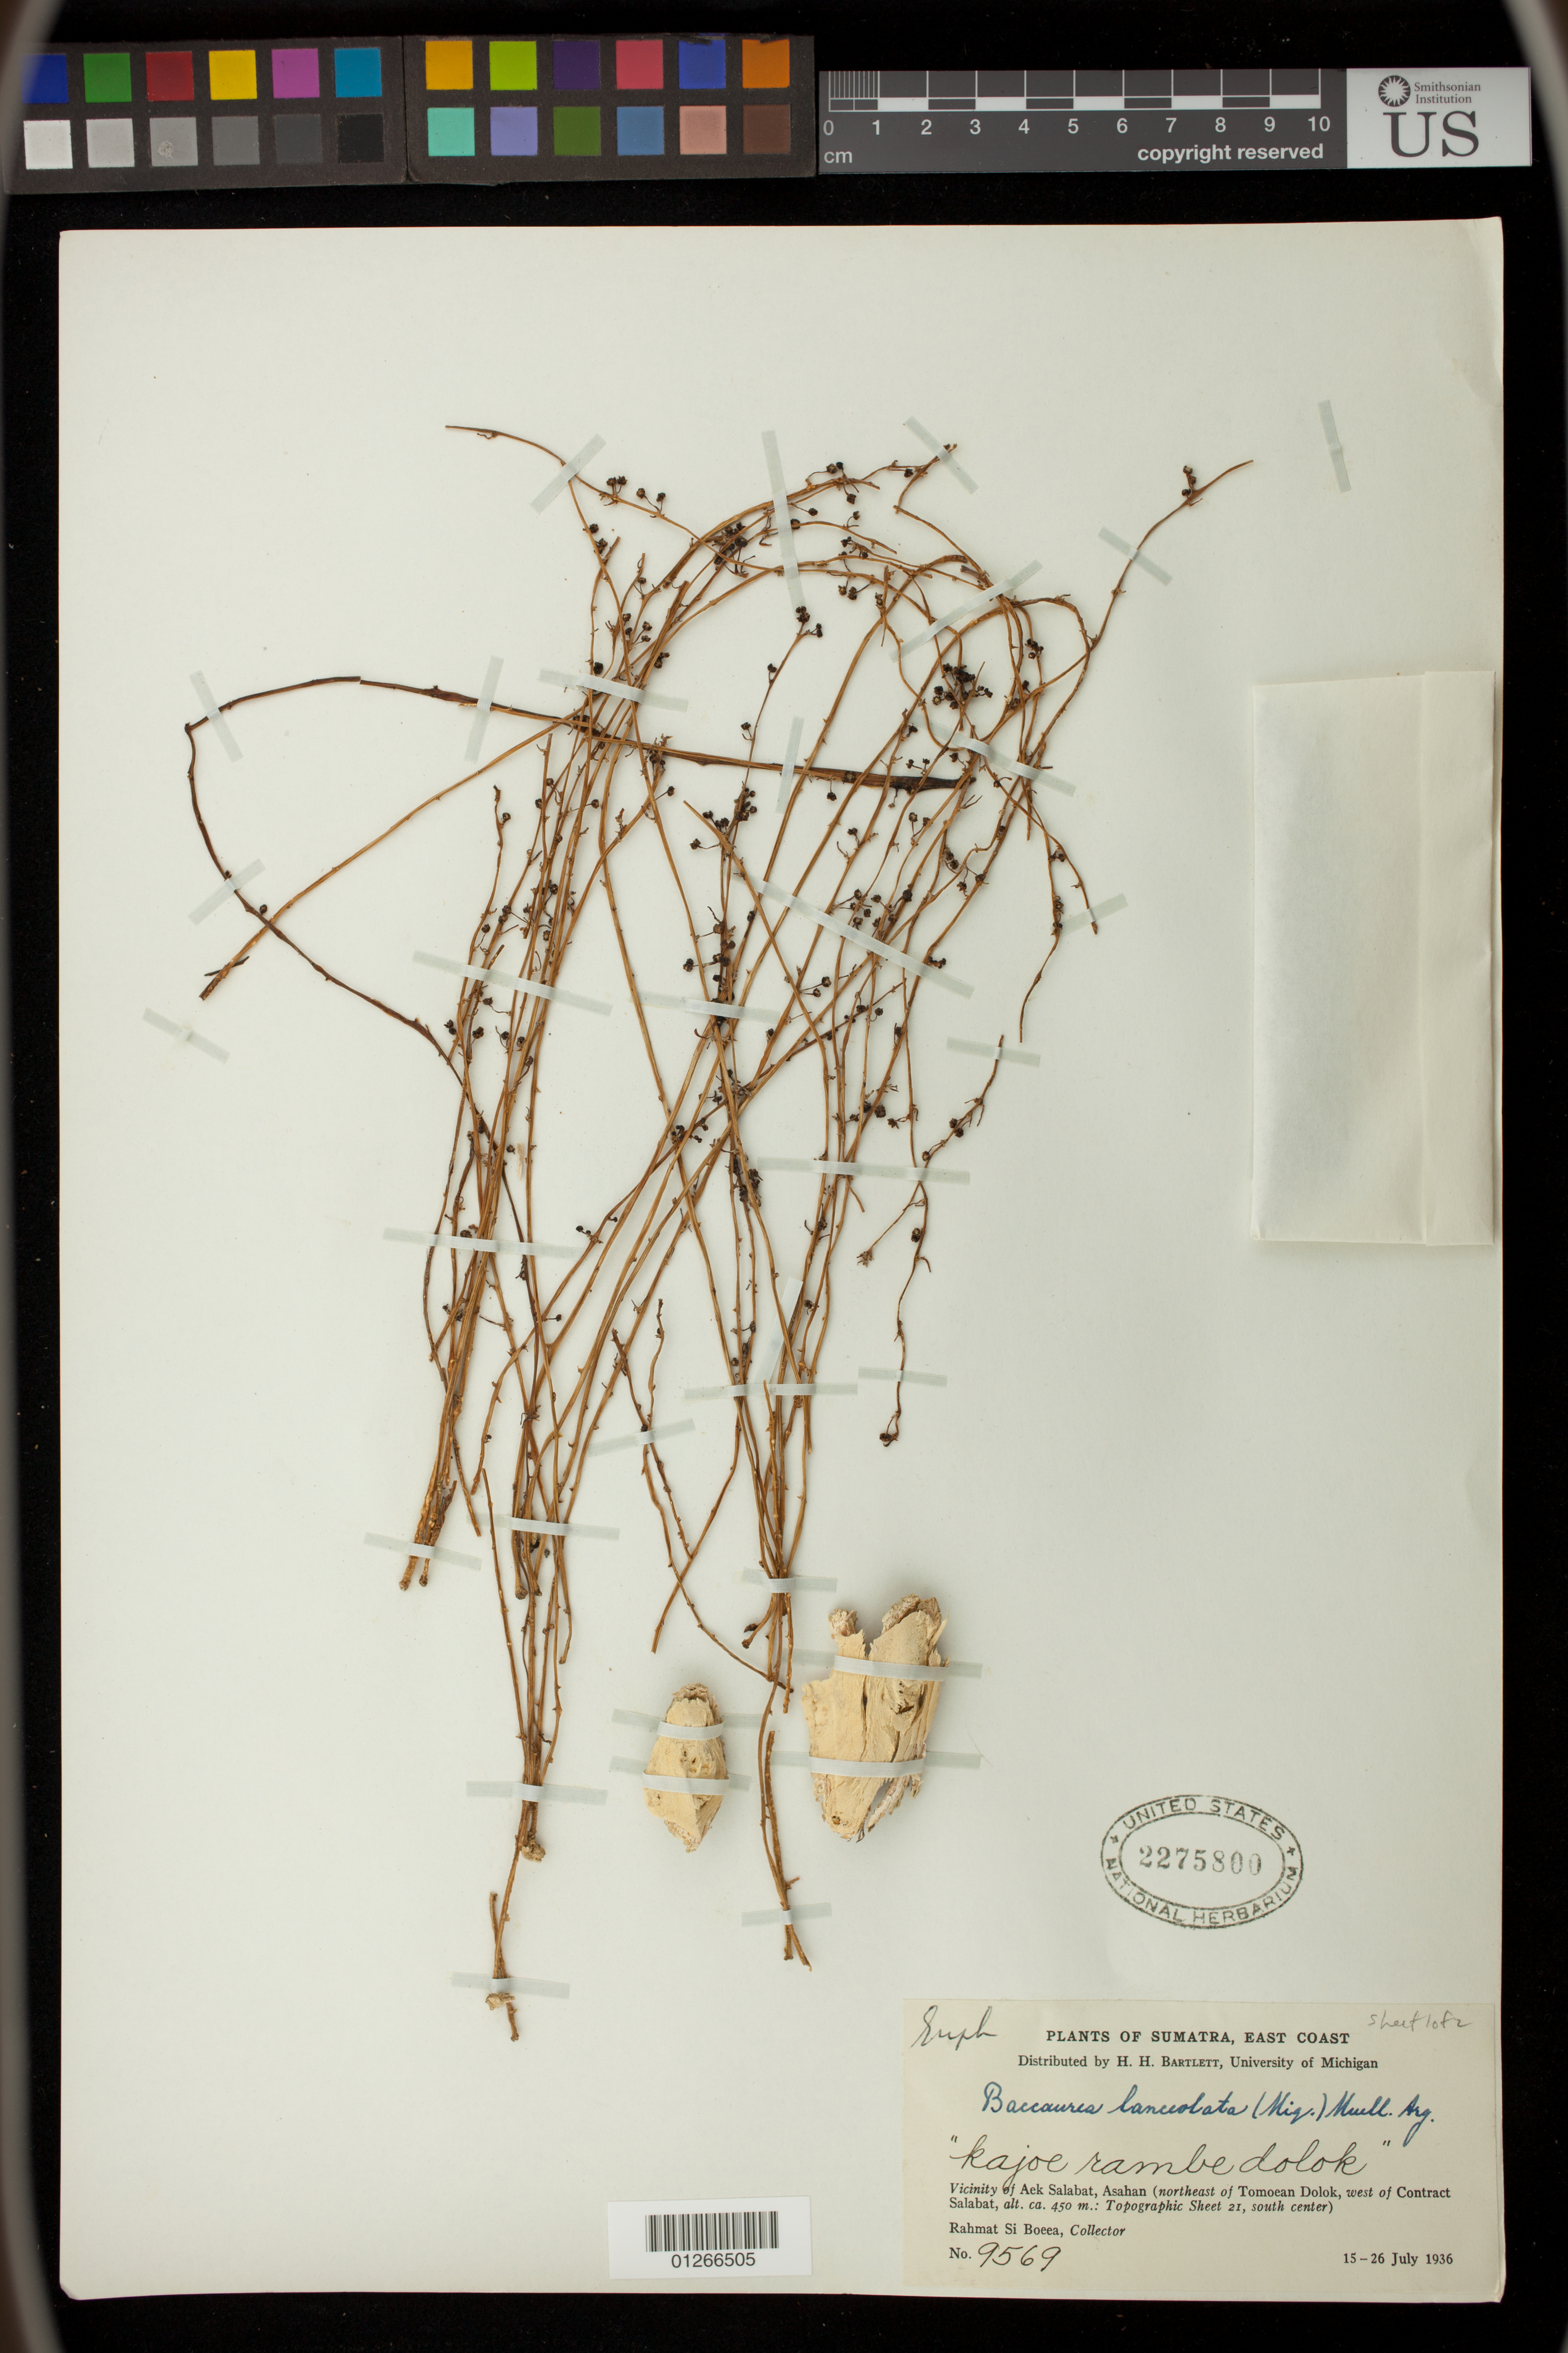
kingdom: Plantae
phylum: Tracheophyta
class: Magnoliopsida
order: Malpighiales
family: Phyllanthaceae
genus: Baccaurea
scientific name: Baccaurea lanceolata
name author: (Miq.) Müll. Arg.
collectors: Rahmat Si Boeea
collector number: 9569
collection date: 1936-07-15/1936-07-26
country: Indonesia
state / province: Sumatra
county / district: Sumatera Utara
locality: Sumatra, East Coast. Vicinity of Aek Salabat, Asahan (northeast of Tomoean Dolok, west of Contract Salabat: Topographic Sheet 21, south center).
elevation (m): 450